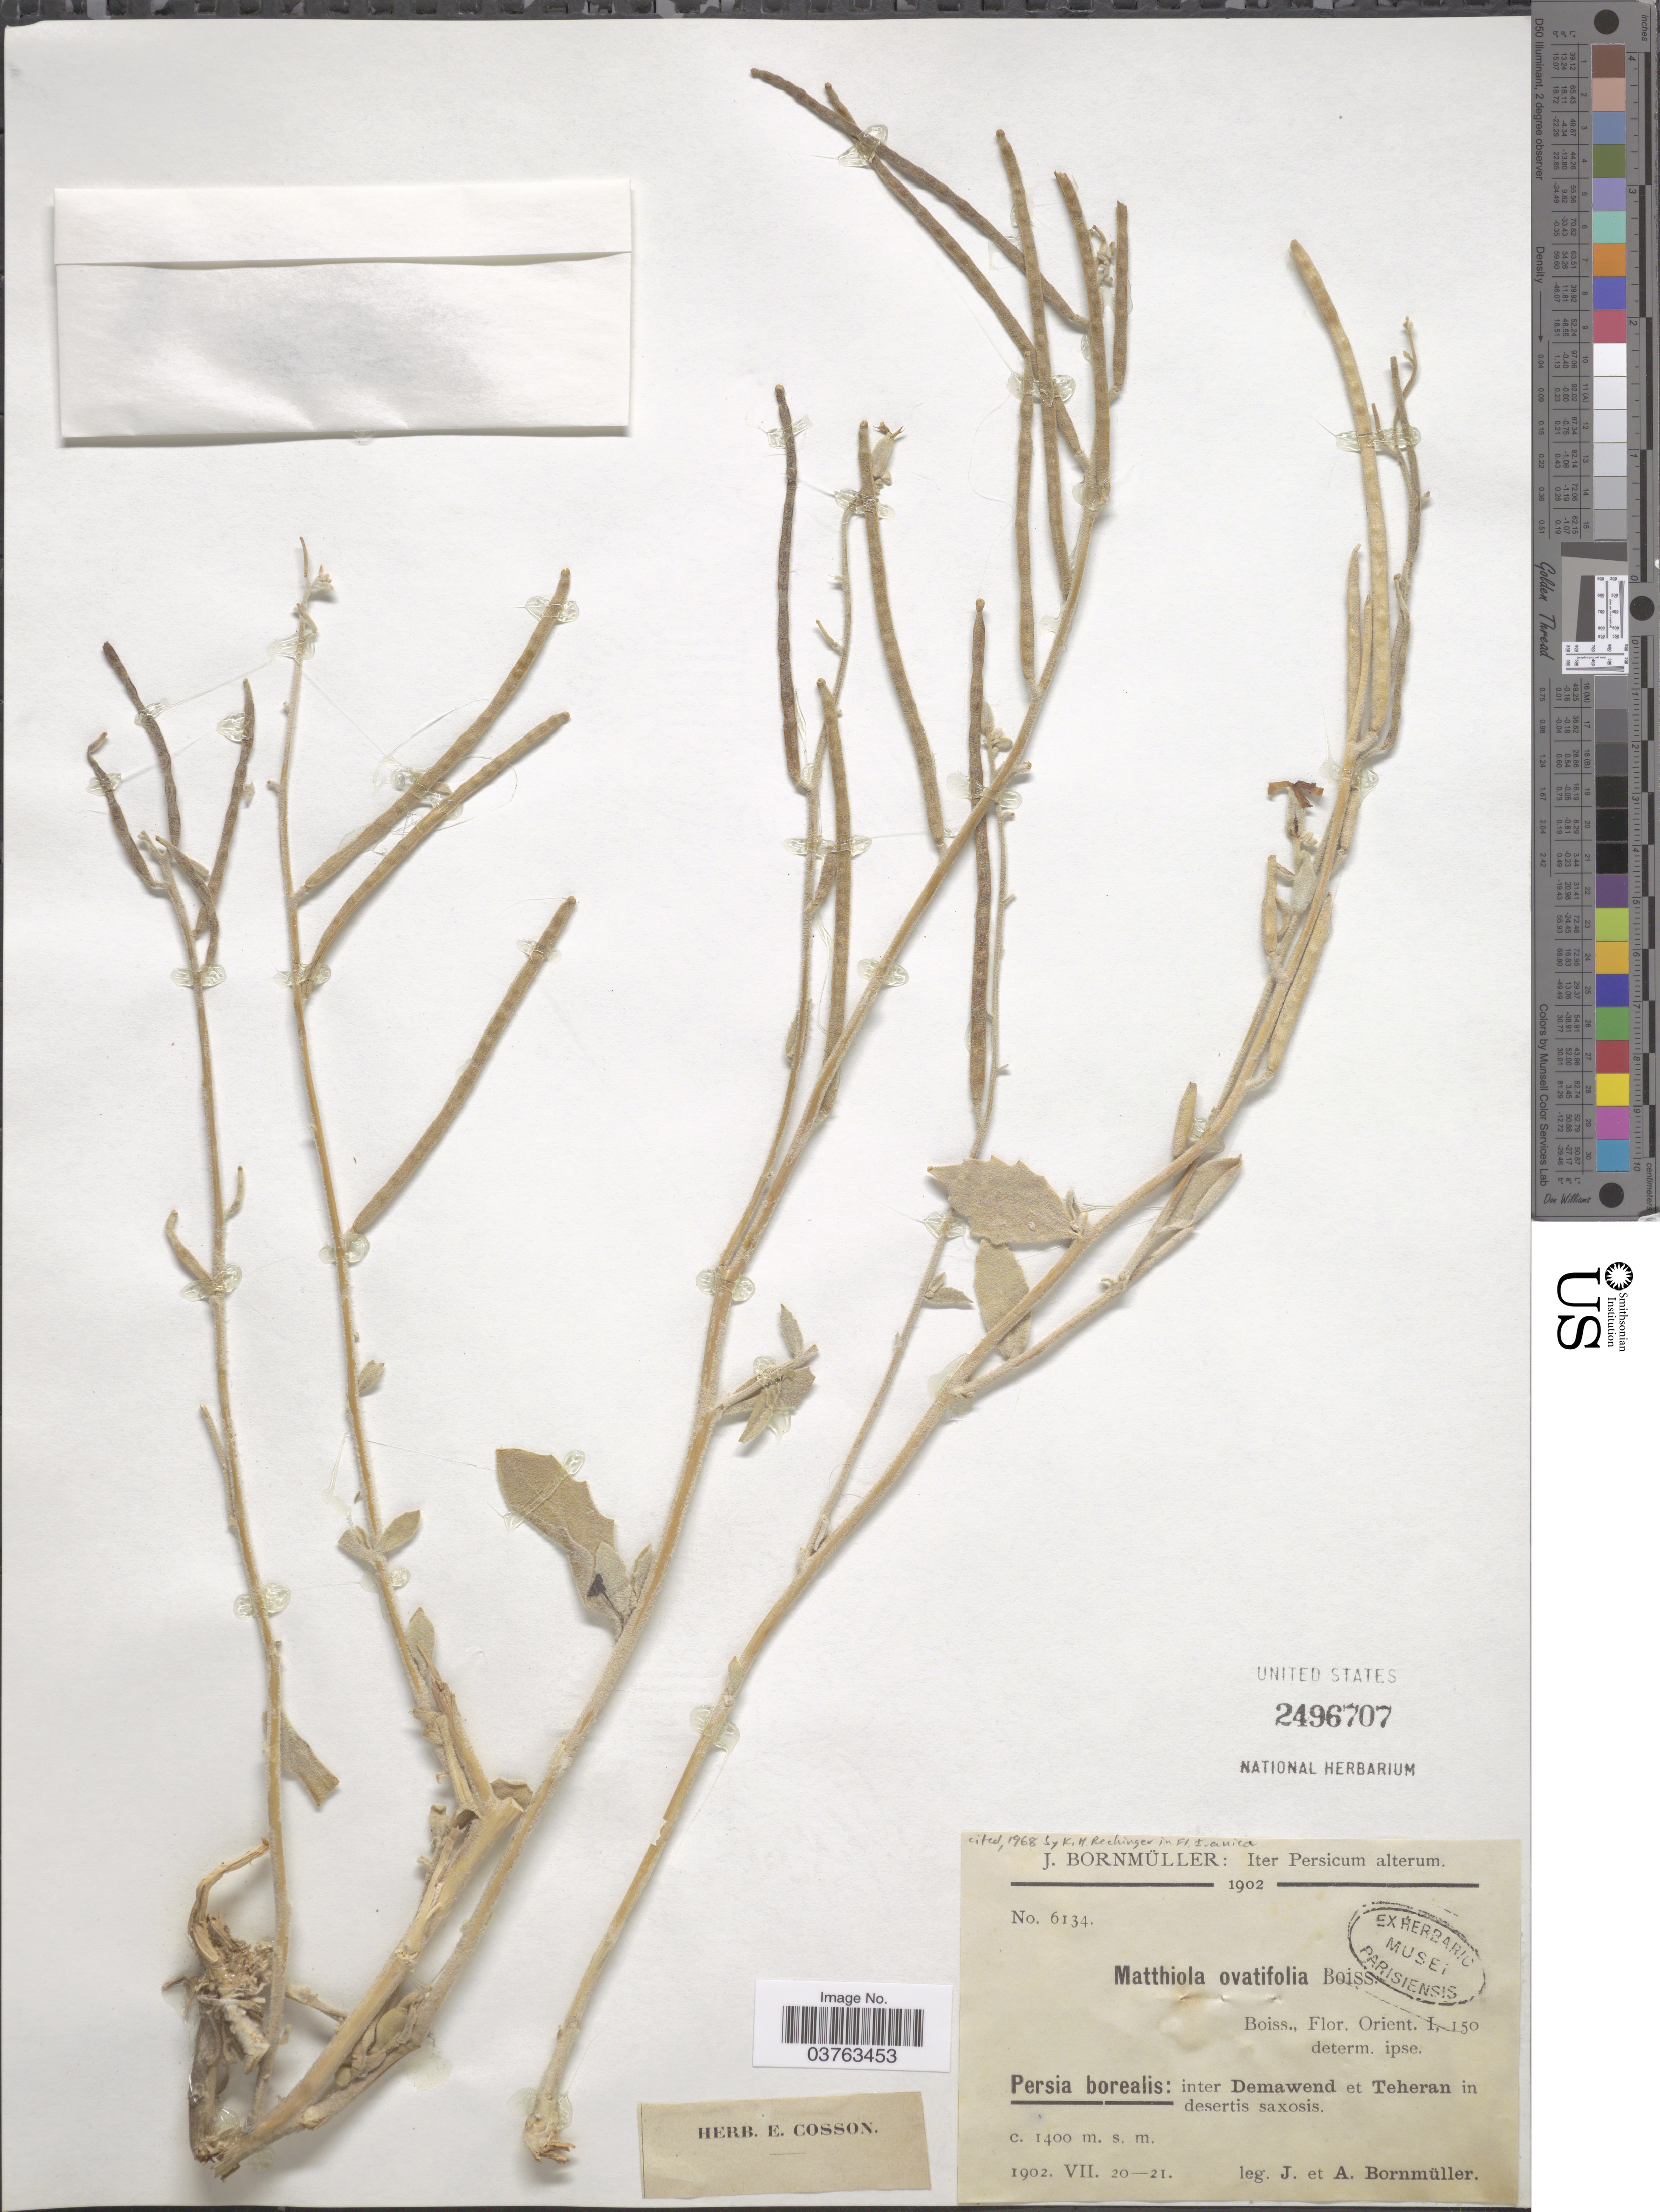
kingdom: Plantae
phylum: Tracheophyta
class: Magnoliopsida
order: Brassicales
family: Brassicaceae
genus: Matthiola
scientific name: Matthiola ovatifolia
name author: Boiss.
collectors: J. Bornmüller & A. Bornmüller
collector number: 6134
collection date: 1902-07-20/1902-07-21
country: Iran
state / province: Tehran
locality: Persia borealis: inter Demawend et Teheran in desertis saxosis.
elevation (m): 1400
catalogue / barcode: US 2496707